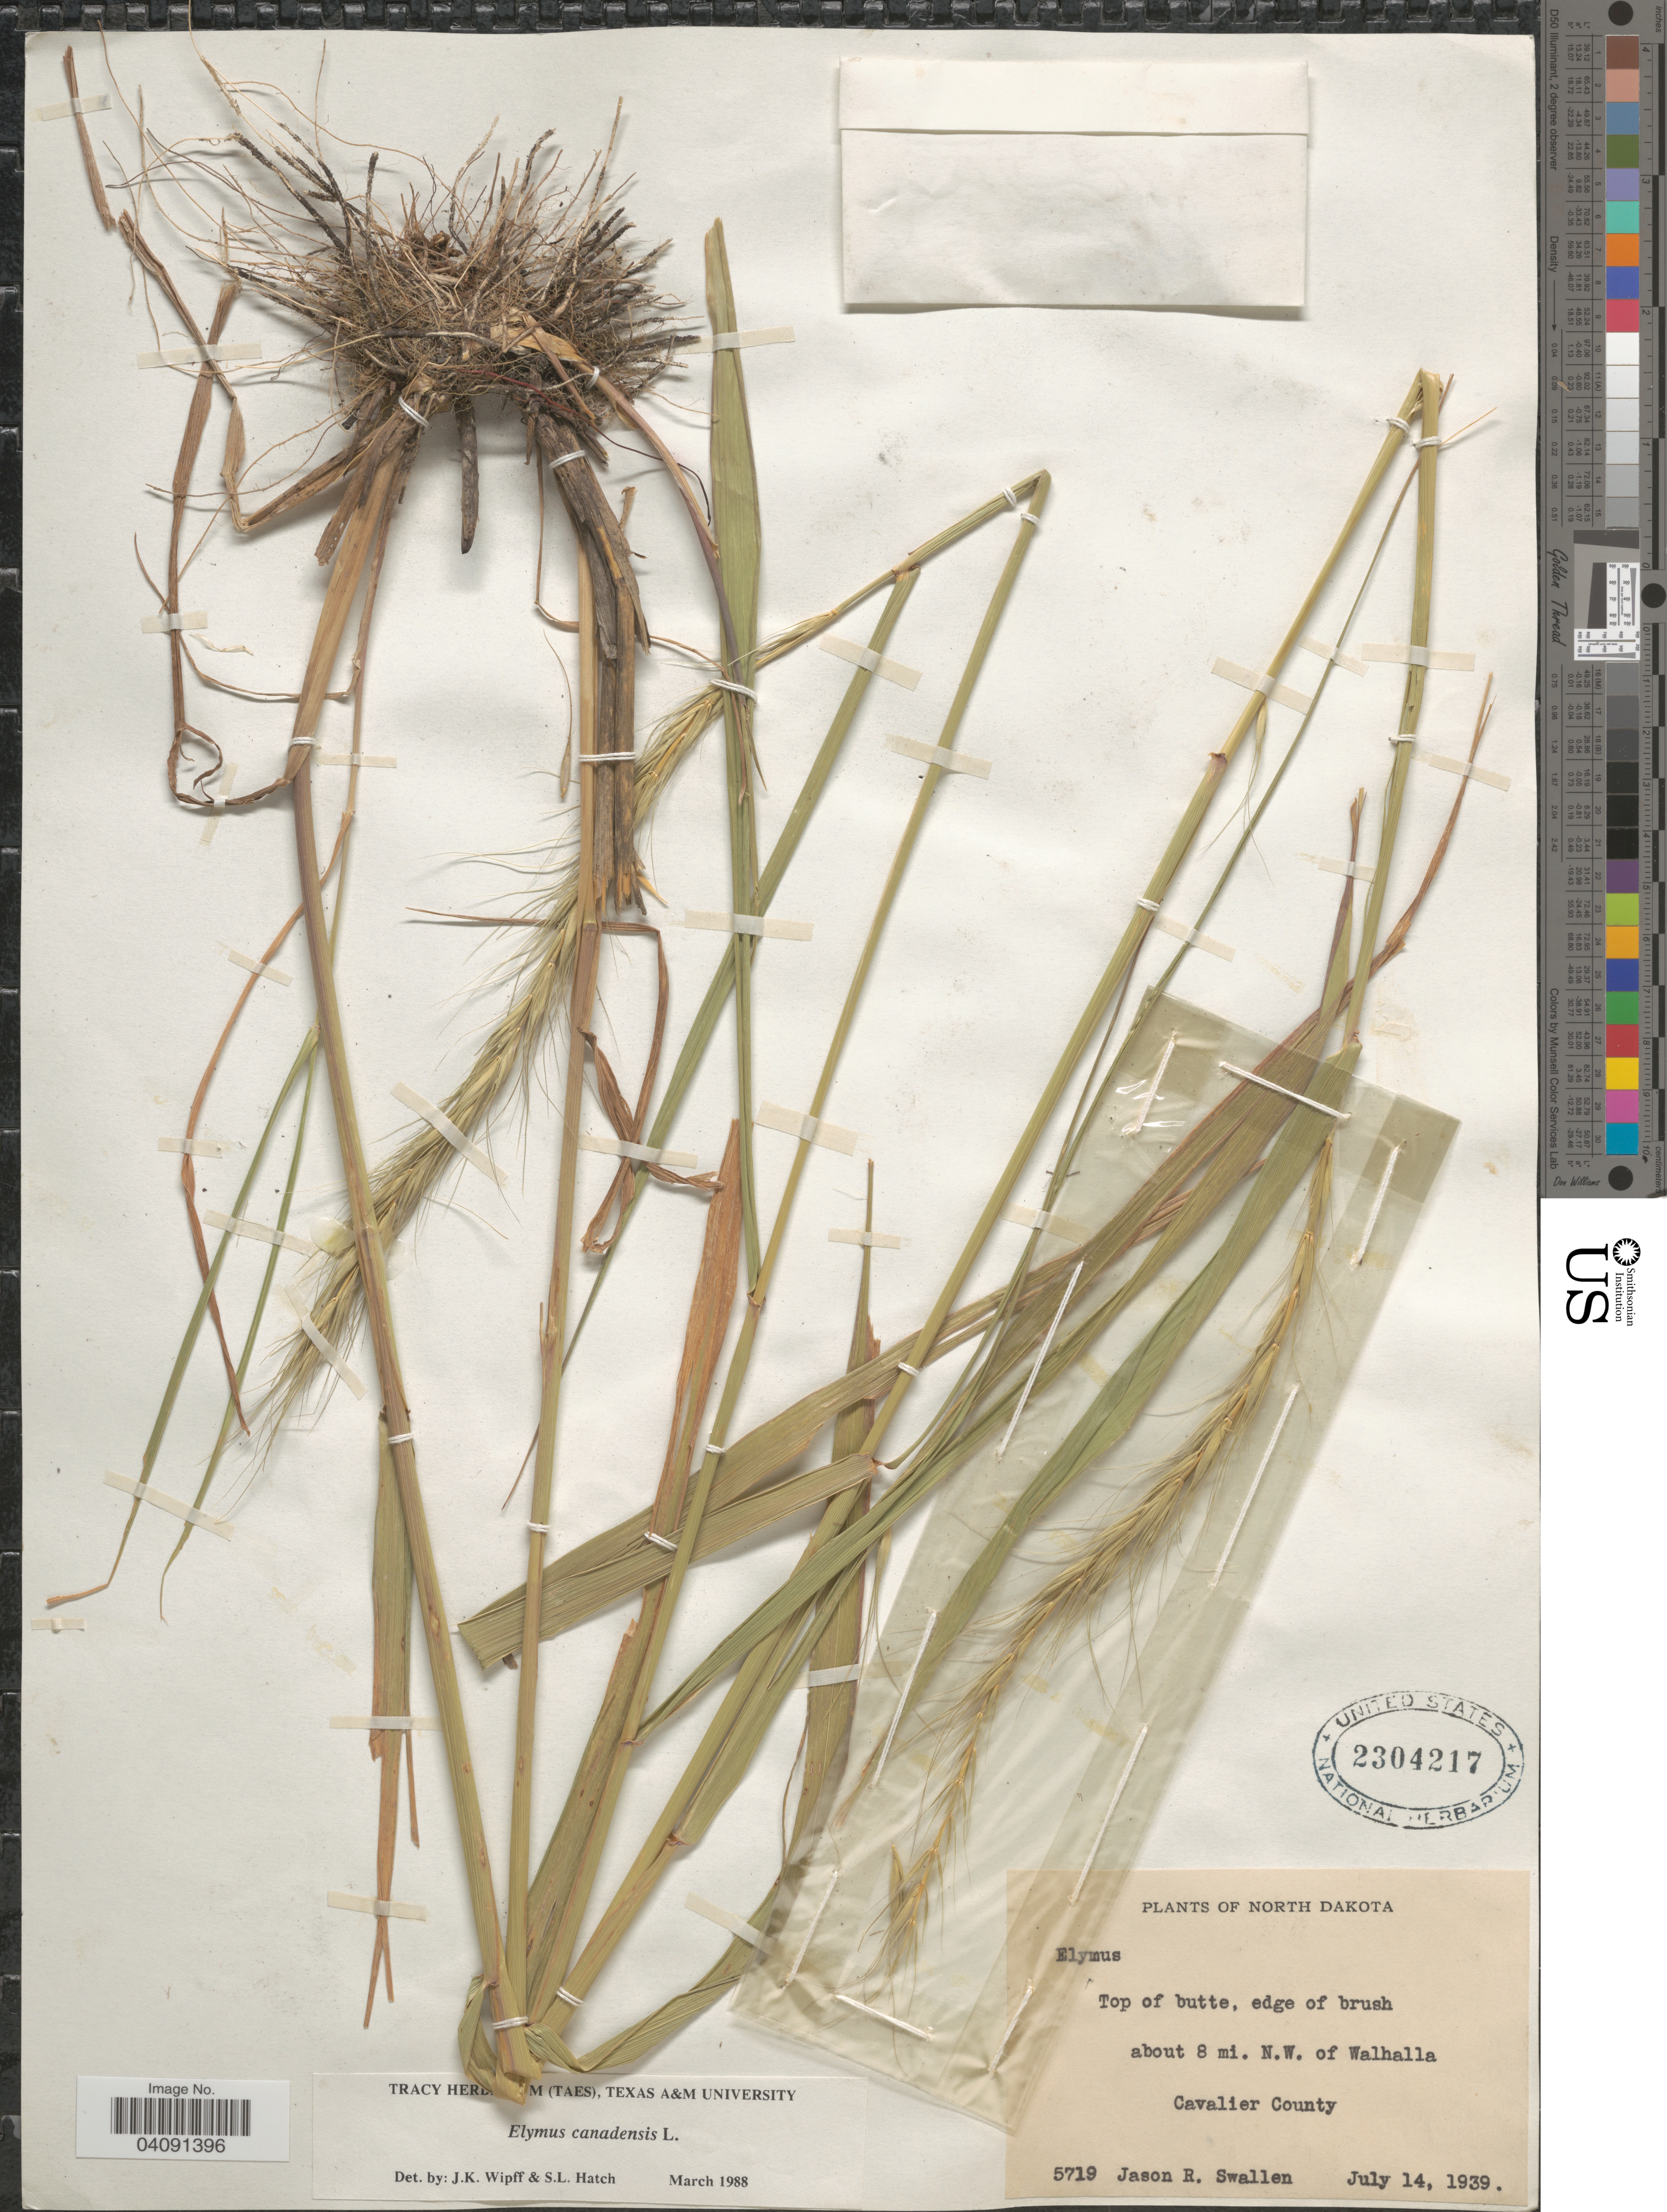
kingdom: Plantae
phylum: Tracheophyta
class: Liliopsida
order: Poales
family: Poaceae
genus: Elymus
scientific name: Elymus canadensis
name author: L.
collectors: J. R. Swallen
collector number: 5719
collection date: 1939-07-14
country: United States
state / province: North Dakota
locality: Top of butte, edge of brush. About 8 mi. N.W. of Walhalla. Cavalier County.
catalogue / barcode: US 2304217